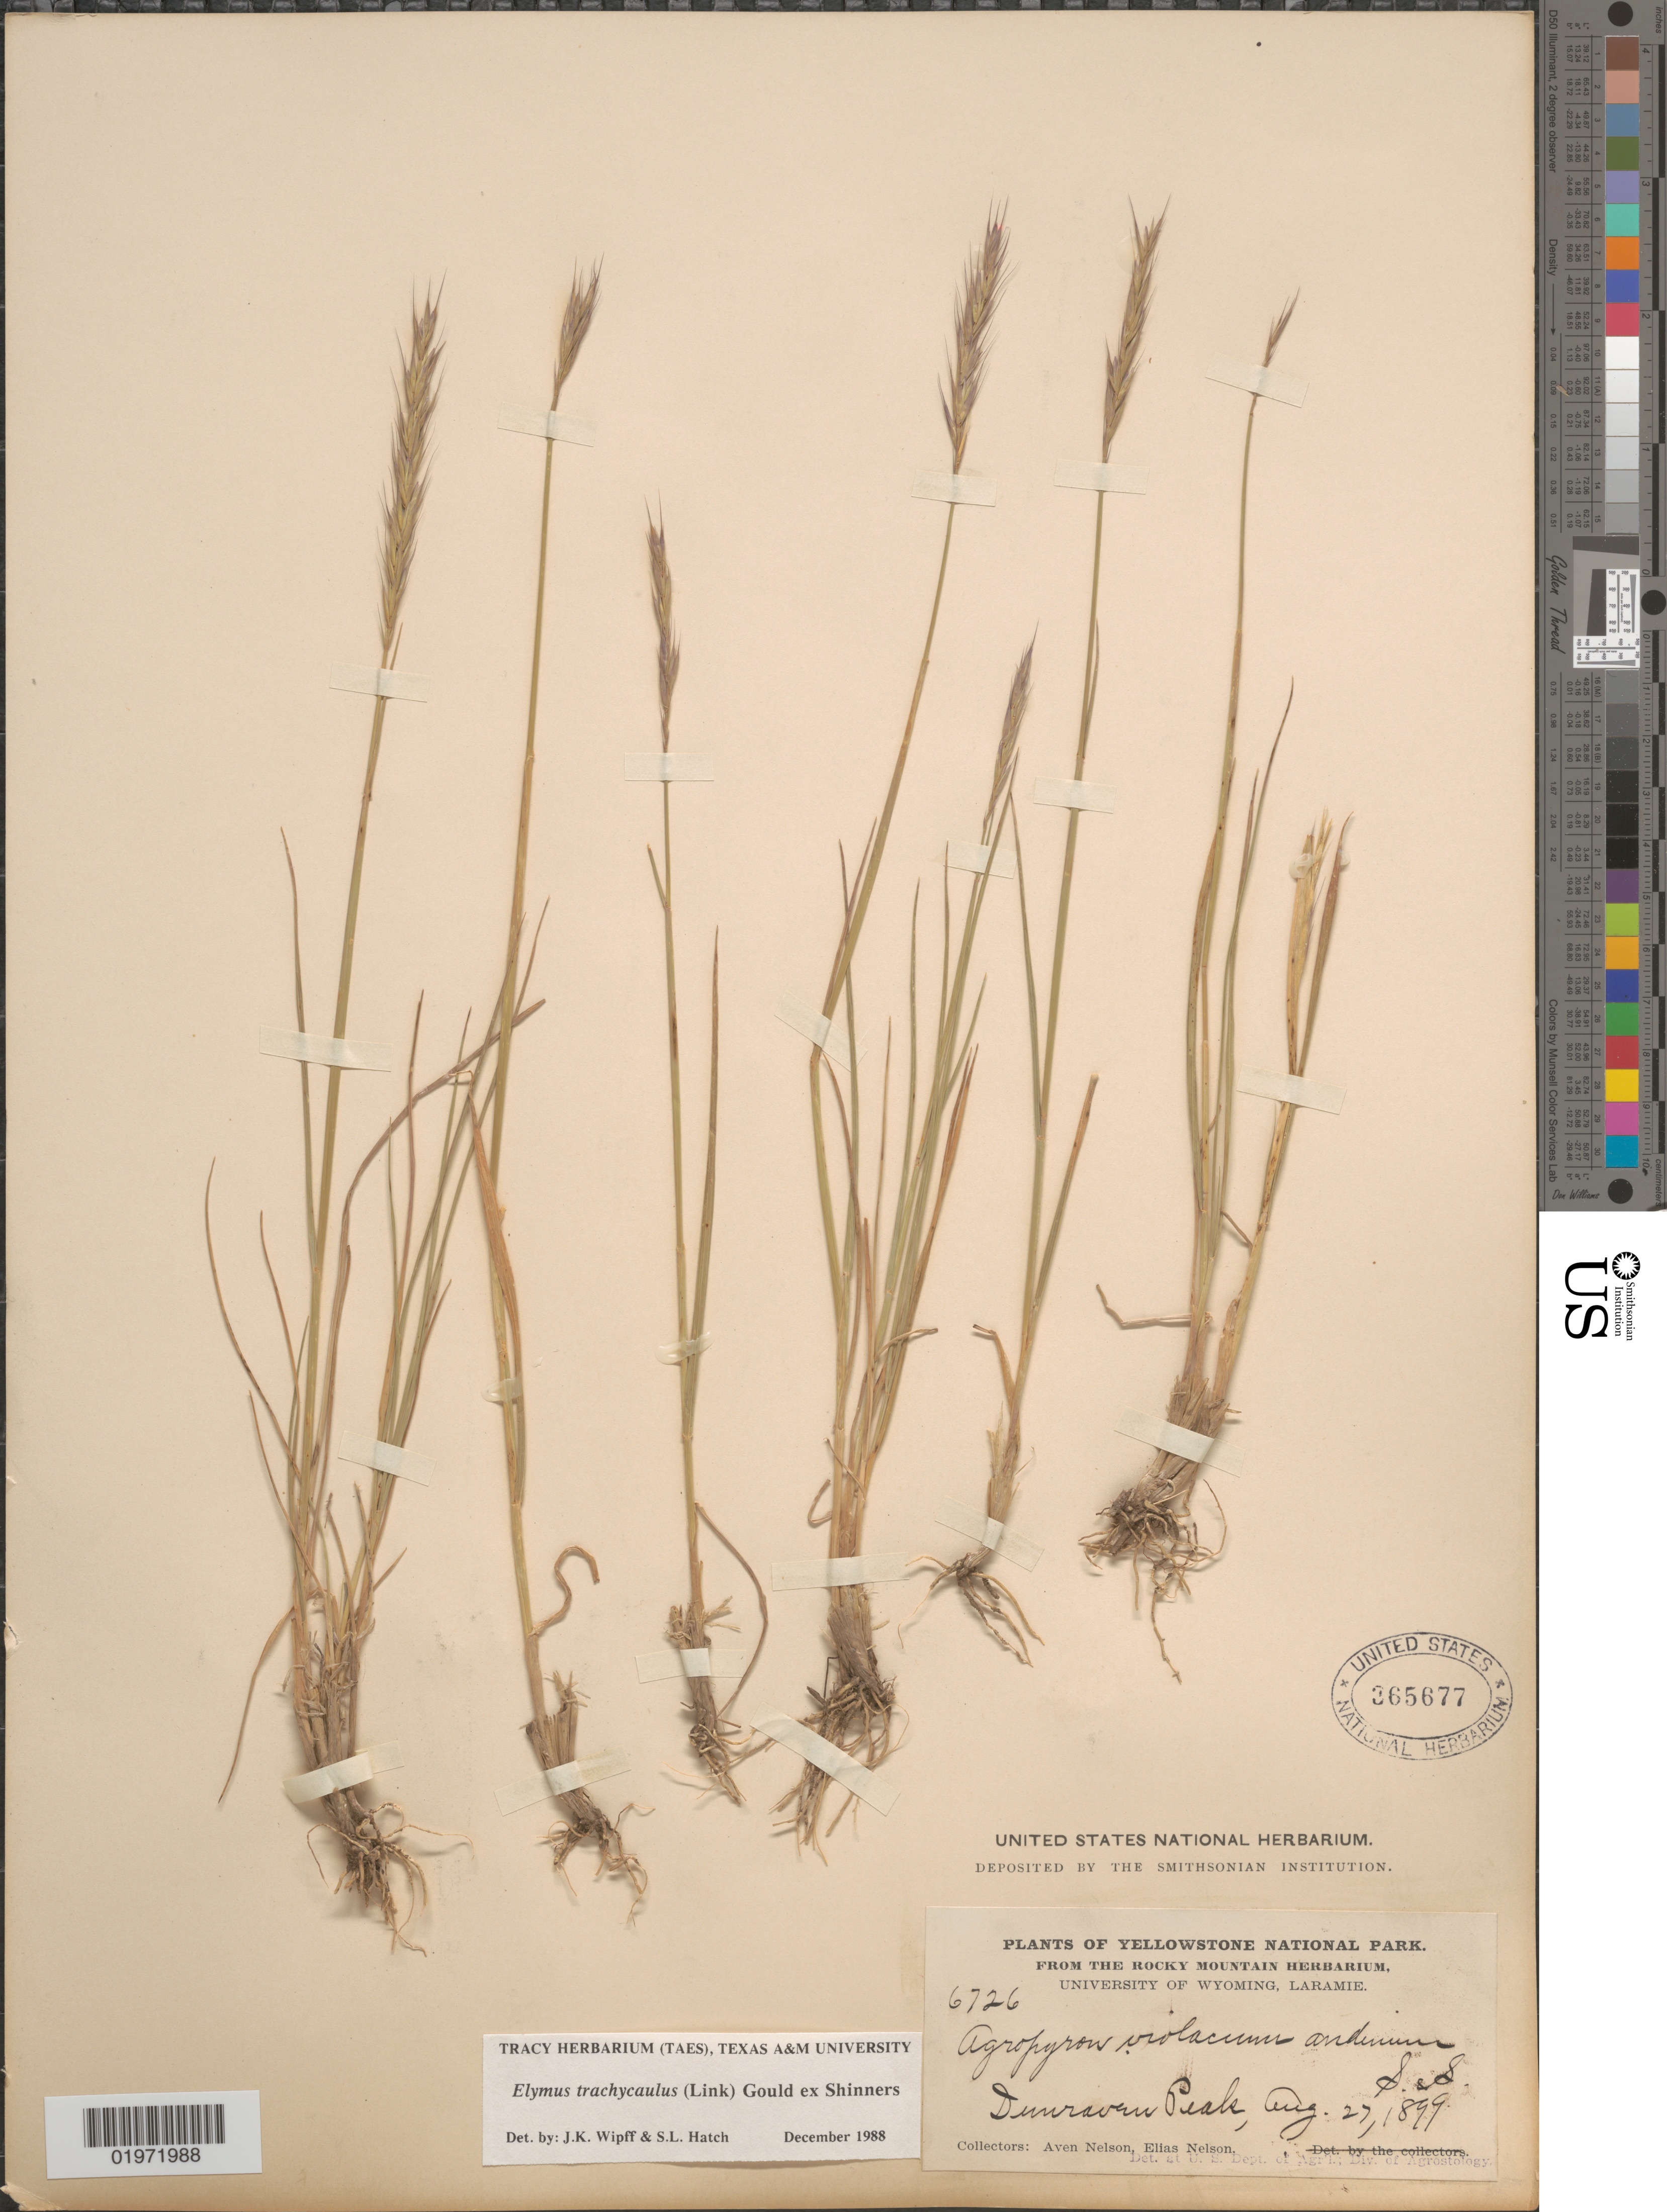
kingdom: Plantae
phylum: Tracheophyta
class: Liliopsida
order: Poales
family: Poaceae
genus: Elymus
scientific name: Elymus trachycaulus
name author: (Link) Gould ex Shinners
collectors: A. Nelson & E. Nelson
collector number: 6726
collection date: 1899-08-27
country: United States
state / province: Wyoming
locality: Yellowstone National Park. Dunraven Peak.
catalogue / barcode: US 365677